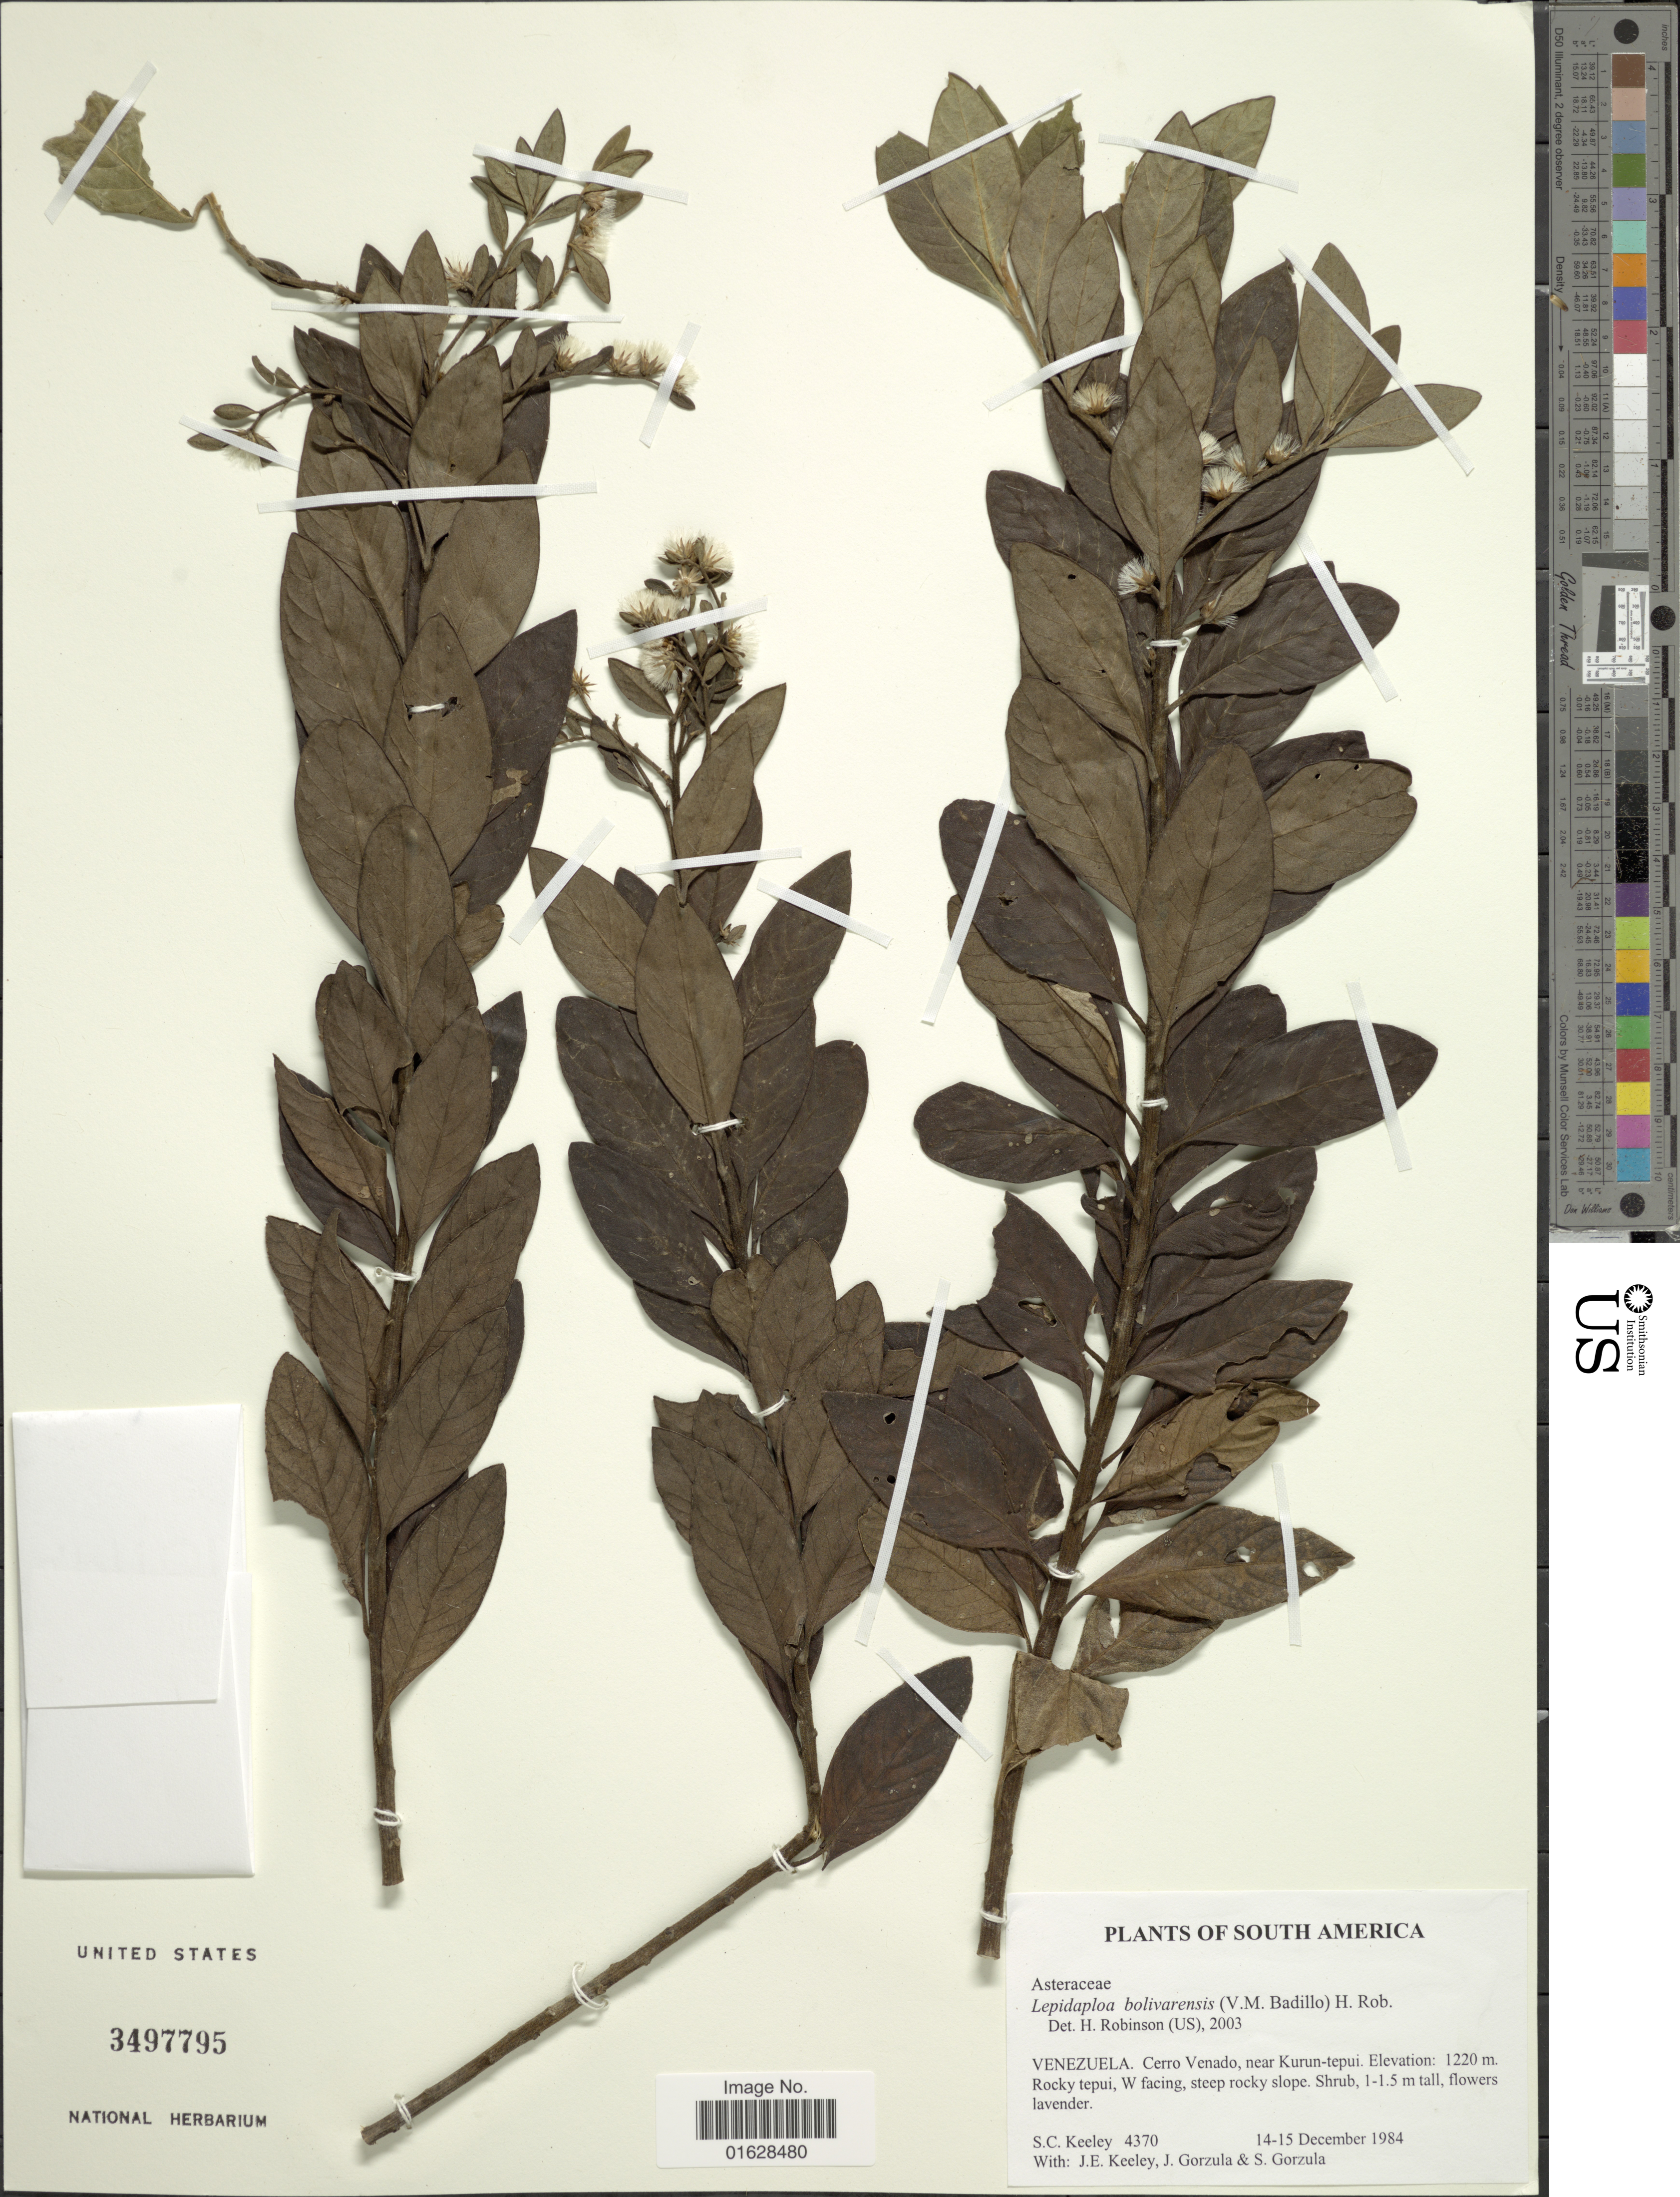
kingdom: Plantae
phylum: Tracheophyta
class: Magnoliopsida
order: Asterales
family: Asteraceae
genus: Lepidaploa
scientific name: Lepidaploa bolivarensis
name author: (V.M. Badillo) H. Rob.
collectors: S. C. Keeley, J. E. Keeley, J. Gorzula & S. Gorzula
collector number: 4370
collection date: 1984-12-14/1984-12-15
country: Venezuela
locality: South America. Venezuela. Cerro Venado, near Kurun-tepui. Rocky tepui, W facing, steep rocky slope.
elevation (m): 1220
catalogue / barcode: US 3497795